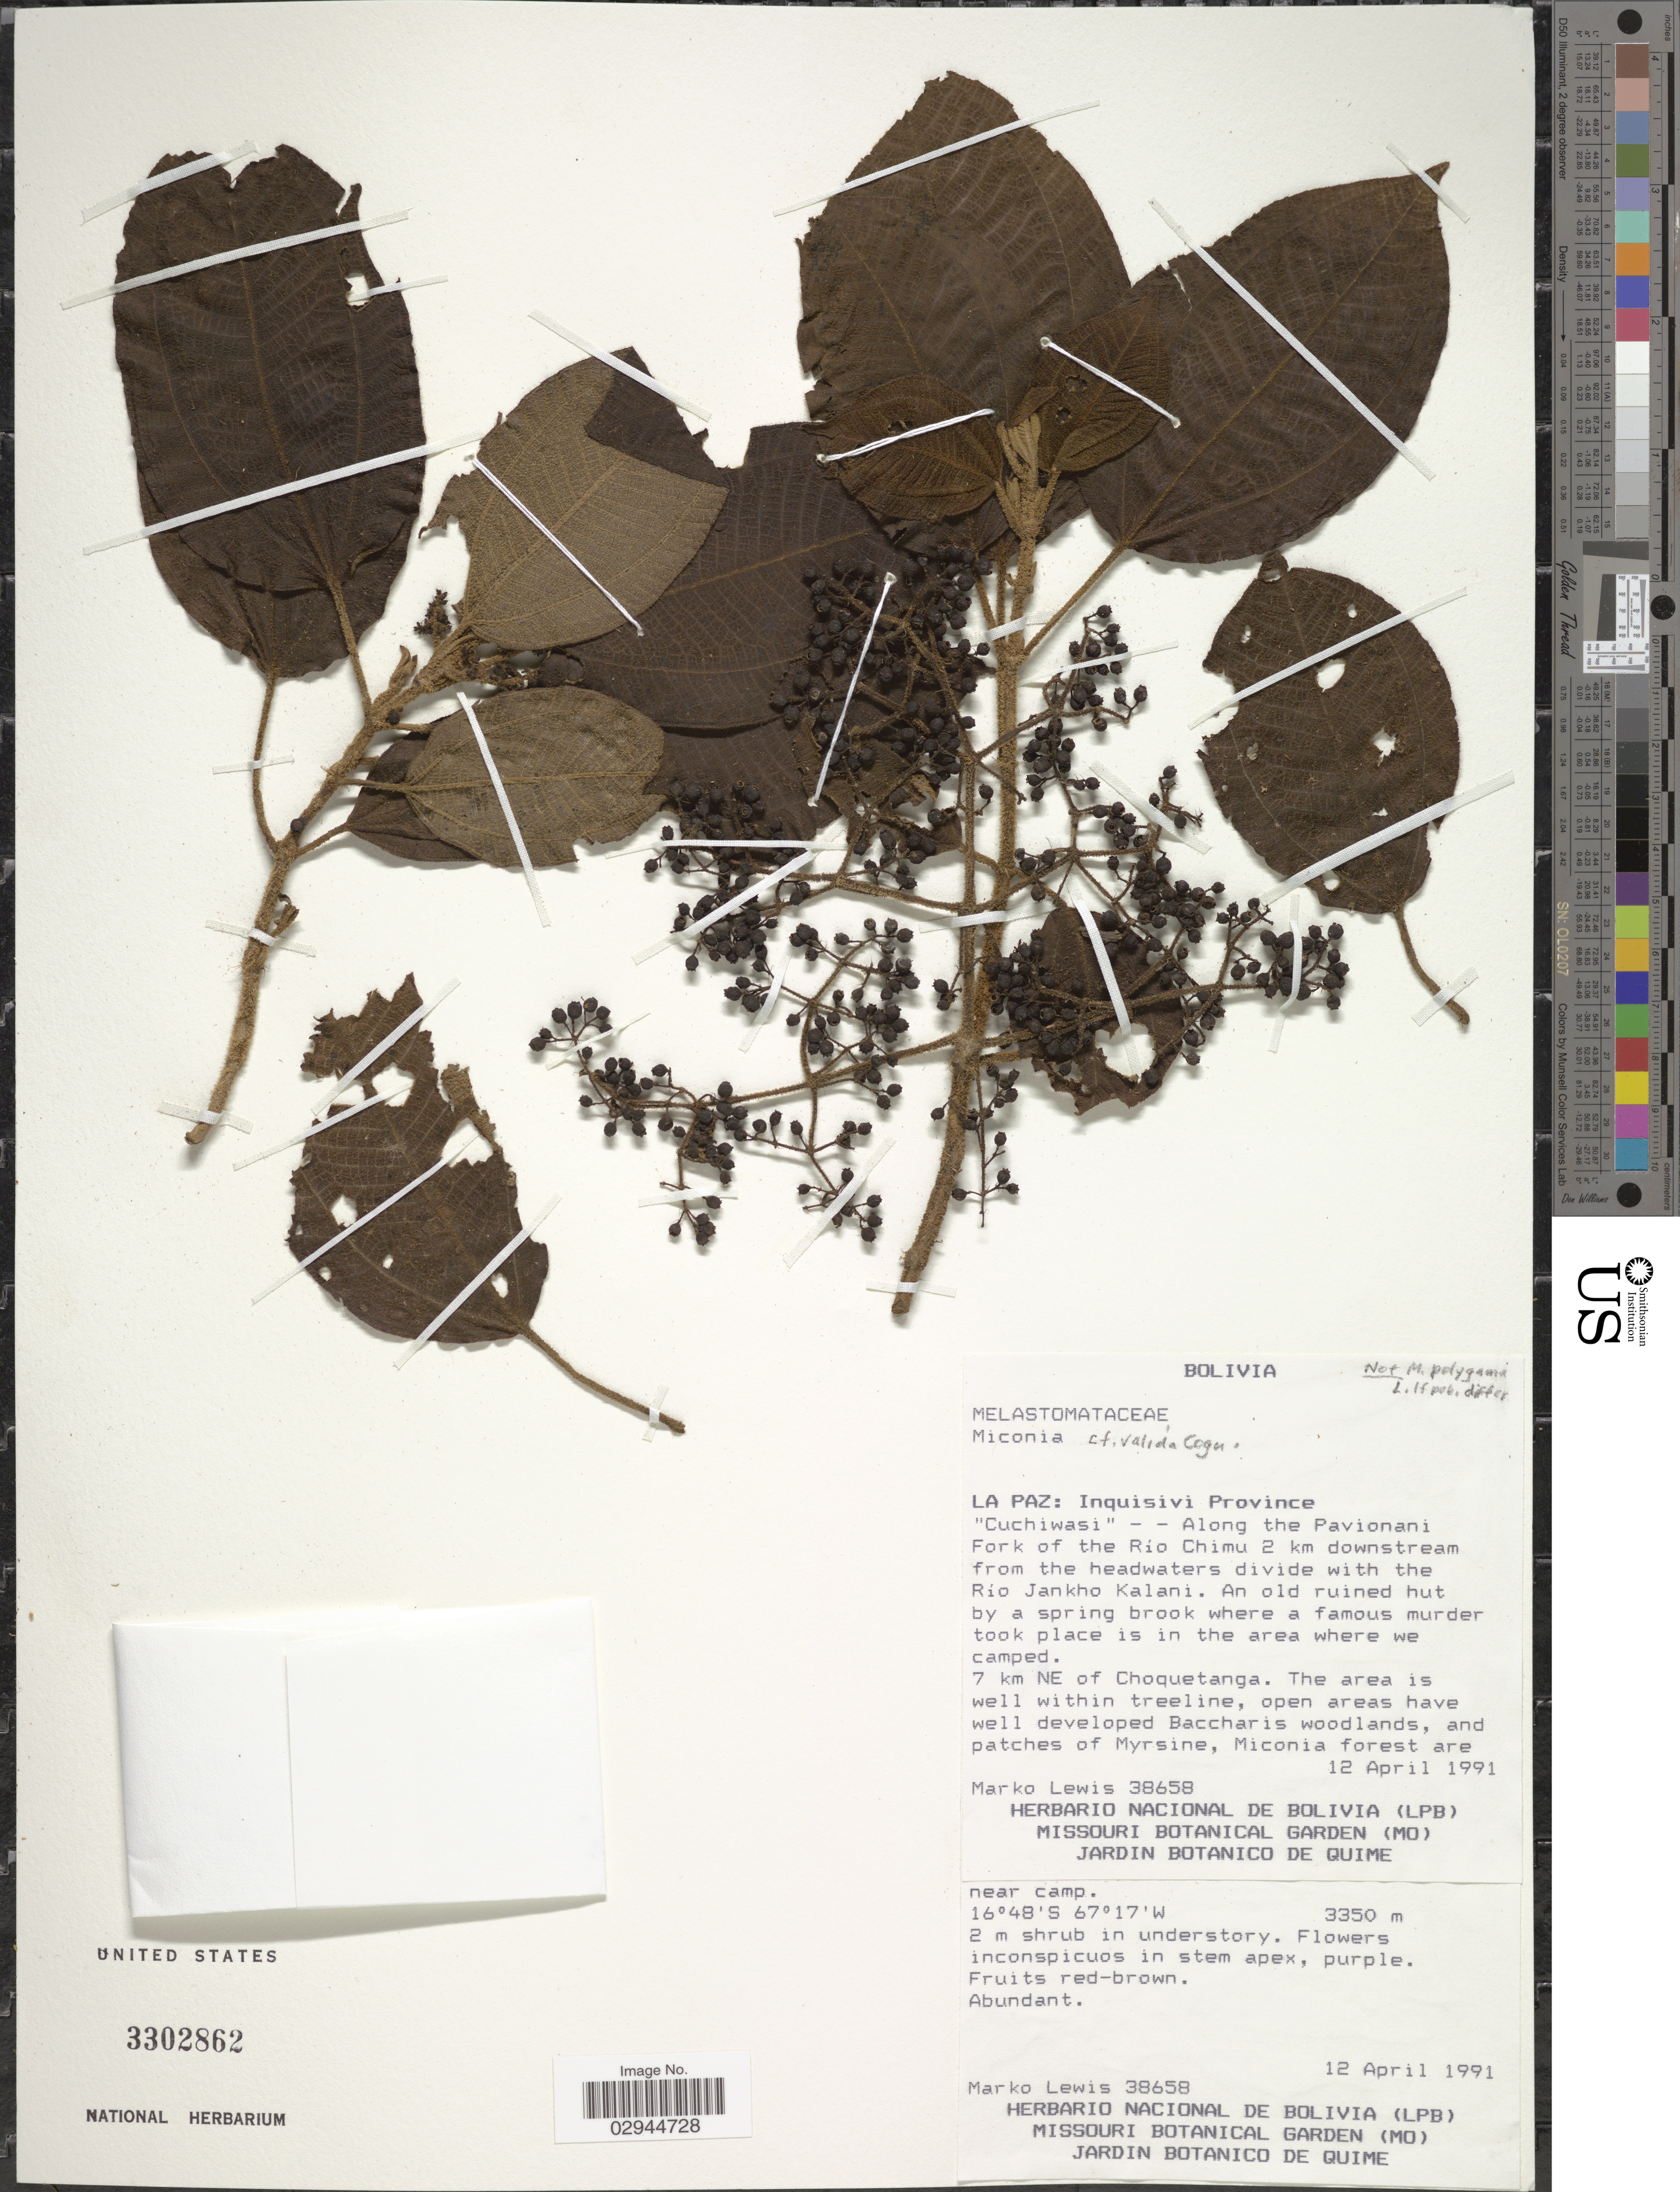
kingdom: Plantae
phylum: Tracheophyta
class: Magnoliopsida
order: Myrtales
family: Melastomataceae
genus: Miconia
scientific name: Miconia valida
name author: Cogn.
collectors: M. A. Lewis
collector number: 38658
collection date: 1991-04-12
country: Bolivia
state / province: La Paz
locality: Inquisivi Province. "Cuchiwasi"- - Along the Pavionani Fork of the Río Chimu 2 km downstream from the headwaters divide with the Rio Jankho Kalani. 7 km NE of Choquetanga.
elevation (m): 3350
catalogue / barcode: US 3302862